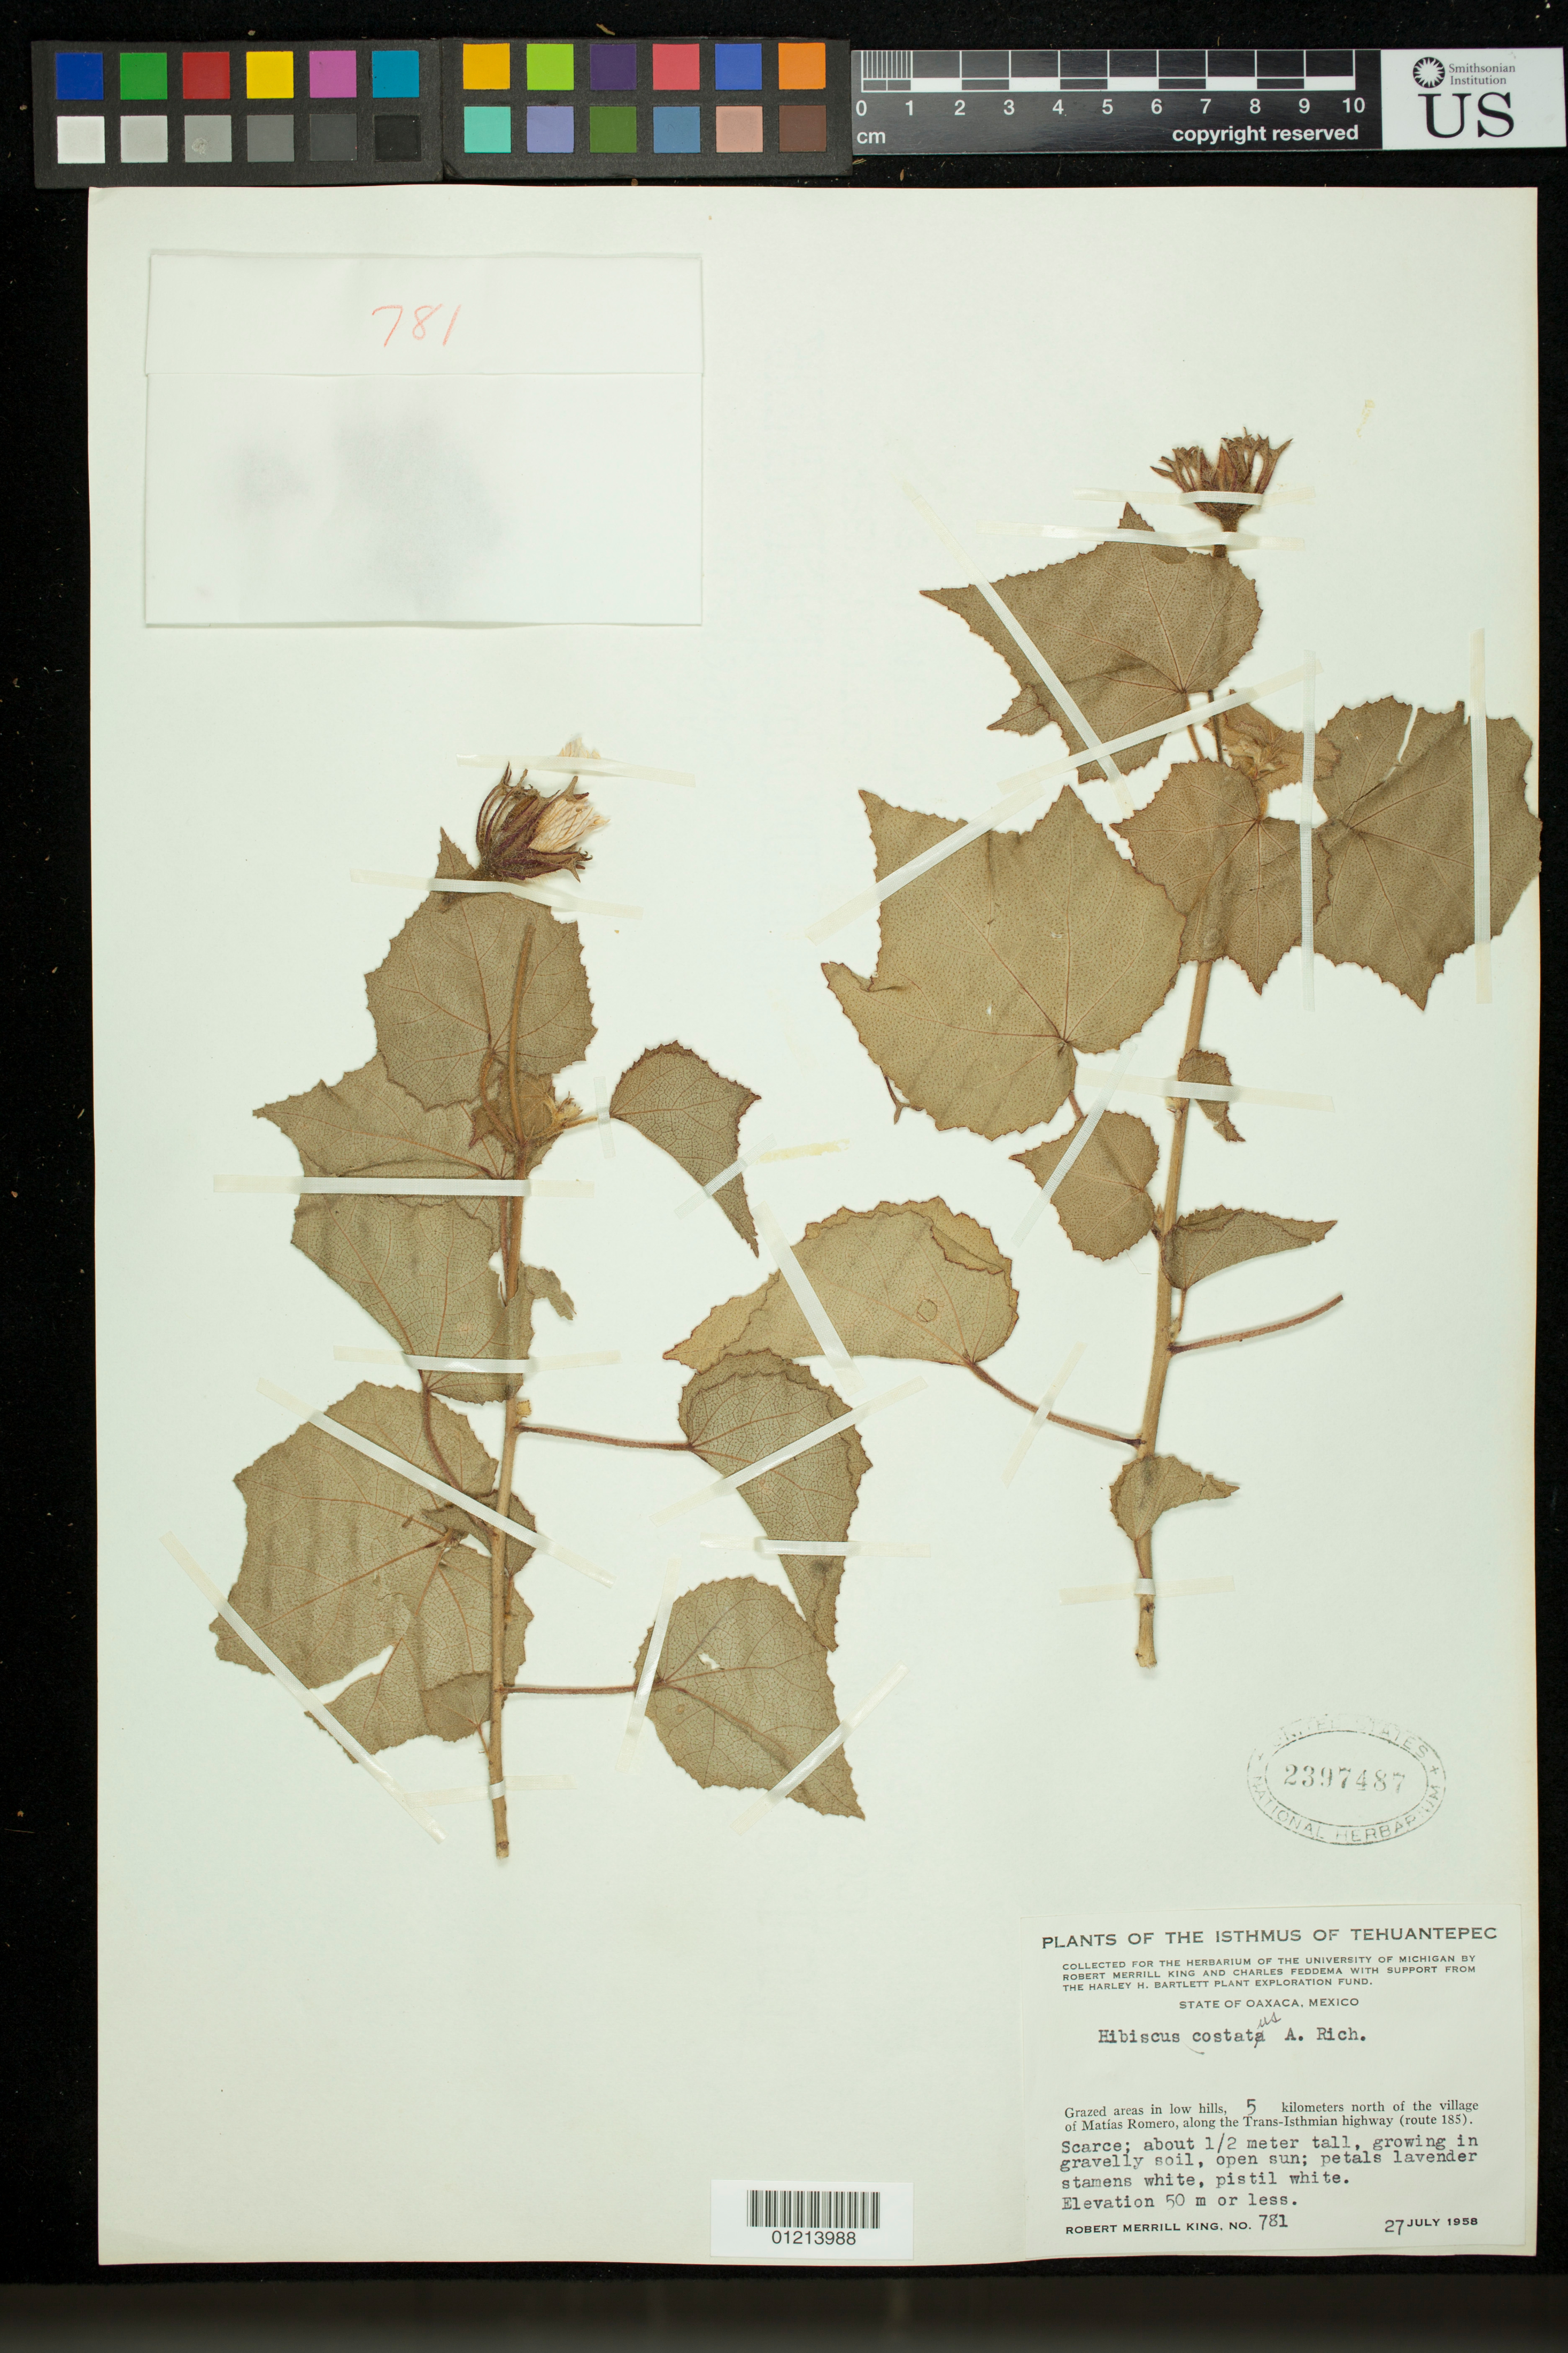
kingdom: Plantae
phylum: Tracheophyta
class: Magnoliopsida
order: Malvales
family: Malvaceae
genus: Sabdariffa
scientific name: Sabdariffa costata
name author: (A. Rich.) M.M. Hanes & R.L. Barrett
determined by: Dorr, Laurence J., Curator (BOT), Smithsonian Institution - National Museum of Natural History (UNITED STATES)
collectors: R. M. King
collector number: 781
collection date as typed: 27 Jul 1958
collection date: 1958-07-27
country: Mexico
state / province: Oaxaca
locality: Grazed areas in low hills, 5 kilometers north of the village of Matias Romero, along the Trans-Isthmian highway (route 185).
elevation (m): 50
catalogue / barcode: US 2397487